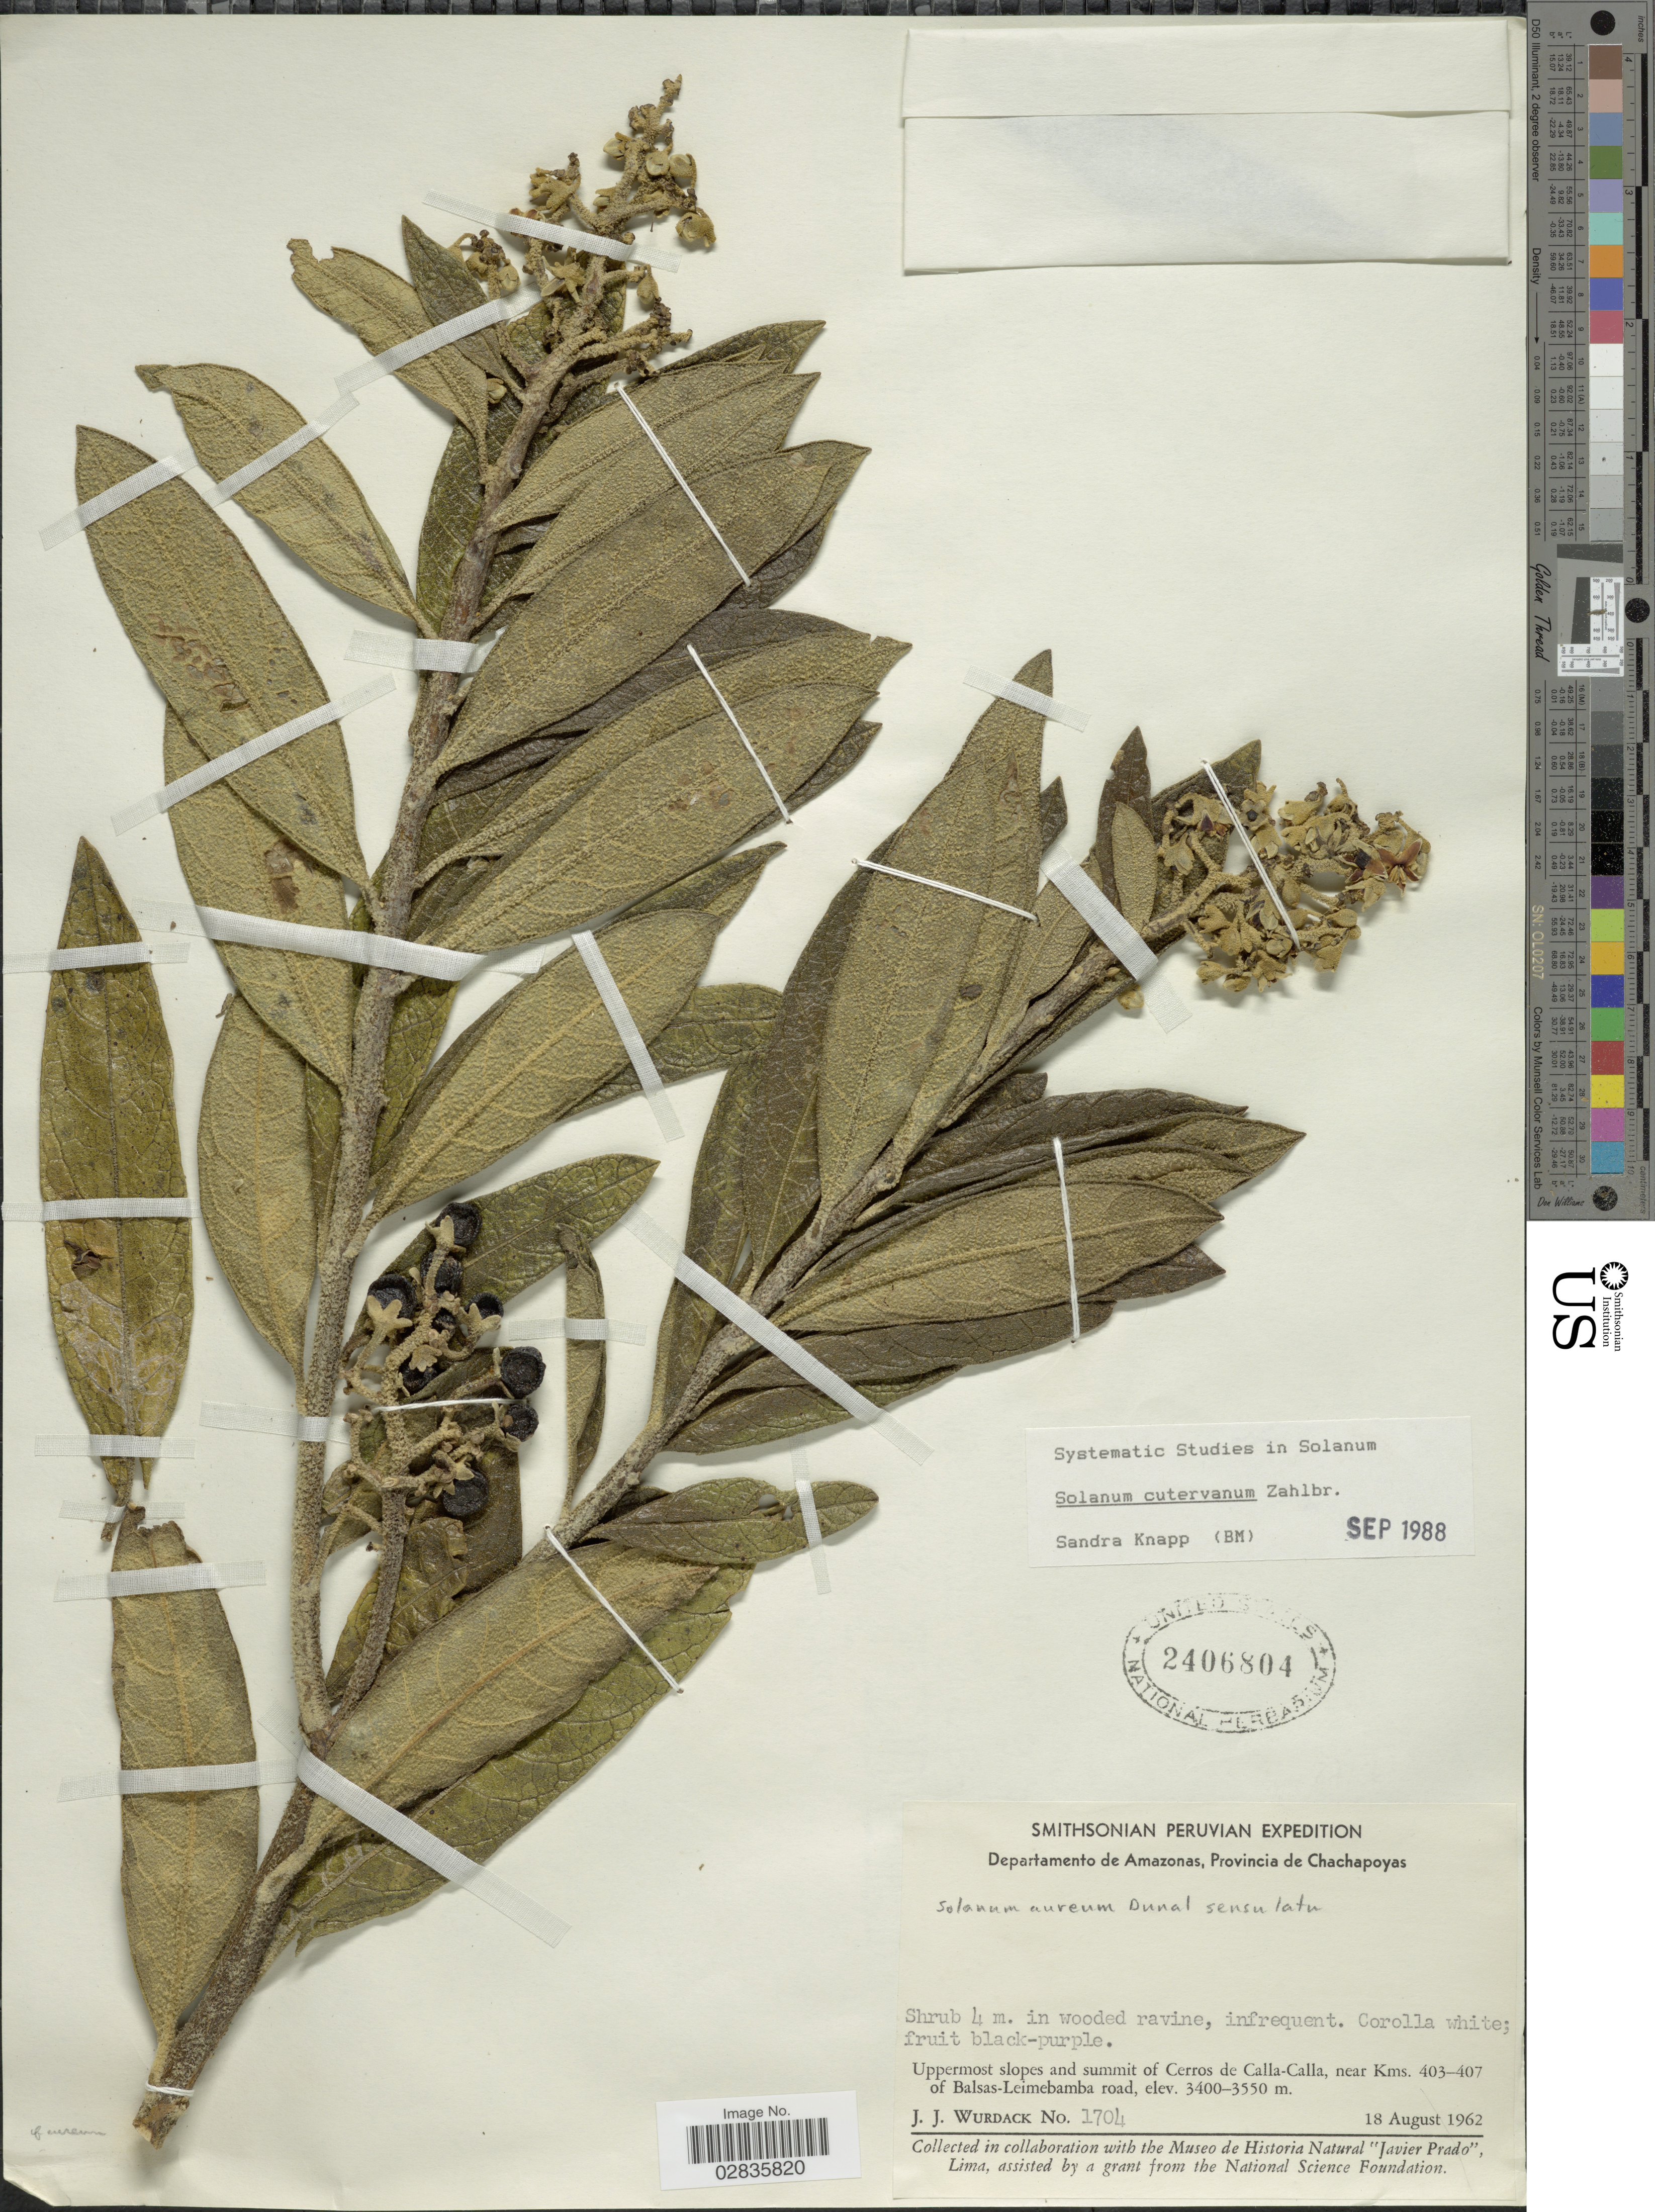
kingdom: Plantae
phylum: Tracheophyta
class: Magnoliopsida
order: Solanales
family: Solanaceae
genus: Solanum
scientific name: Solanum cutervanum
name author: Zahlbr.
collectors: J. J. Wurdack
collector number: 1704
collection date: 1962-08-18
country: Peru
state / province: Amazonas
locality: Departamento de Amazonas, Provincia de Chachapoyas, Uppermost slopes and summit of Cerros de Calla-Calla, near Kms. 403-407 of Balsas-Leimebamba road.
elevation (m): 3400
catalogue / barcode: US 2406804